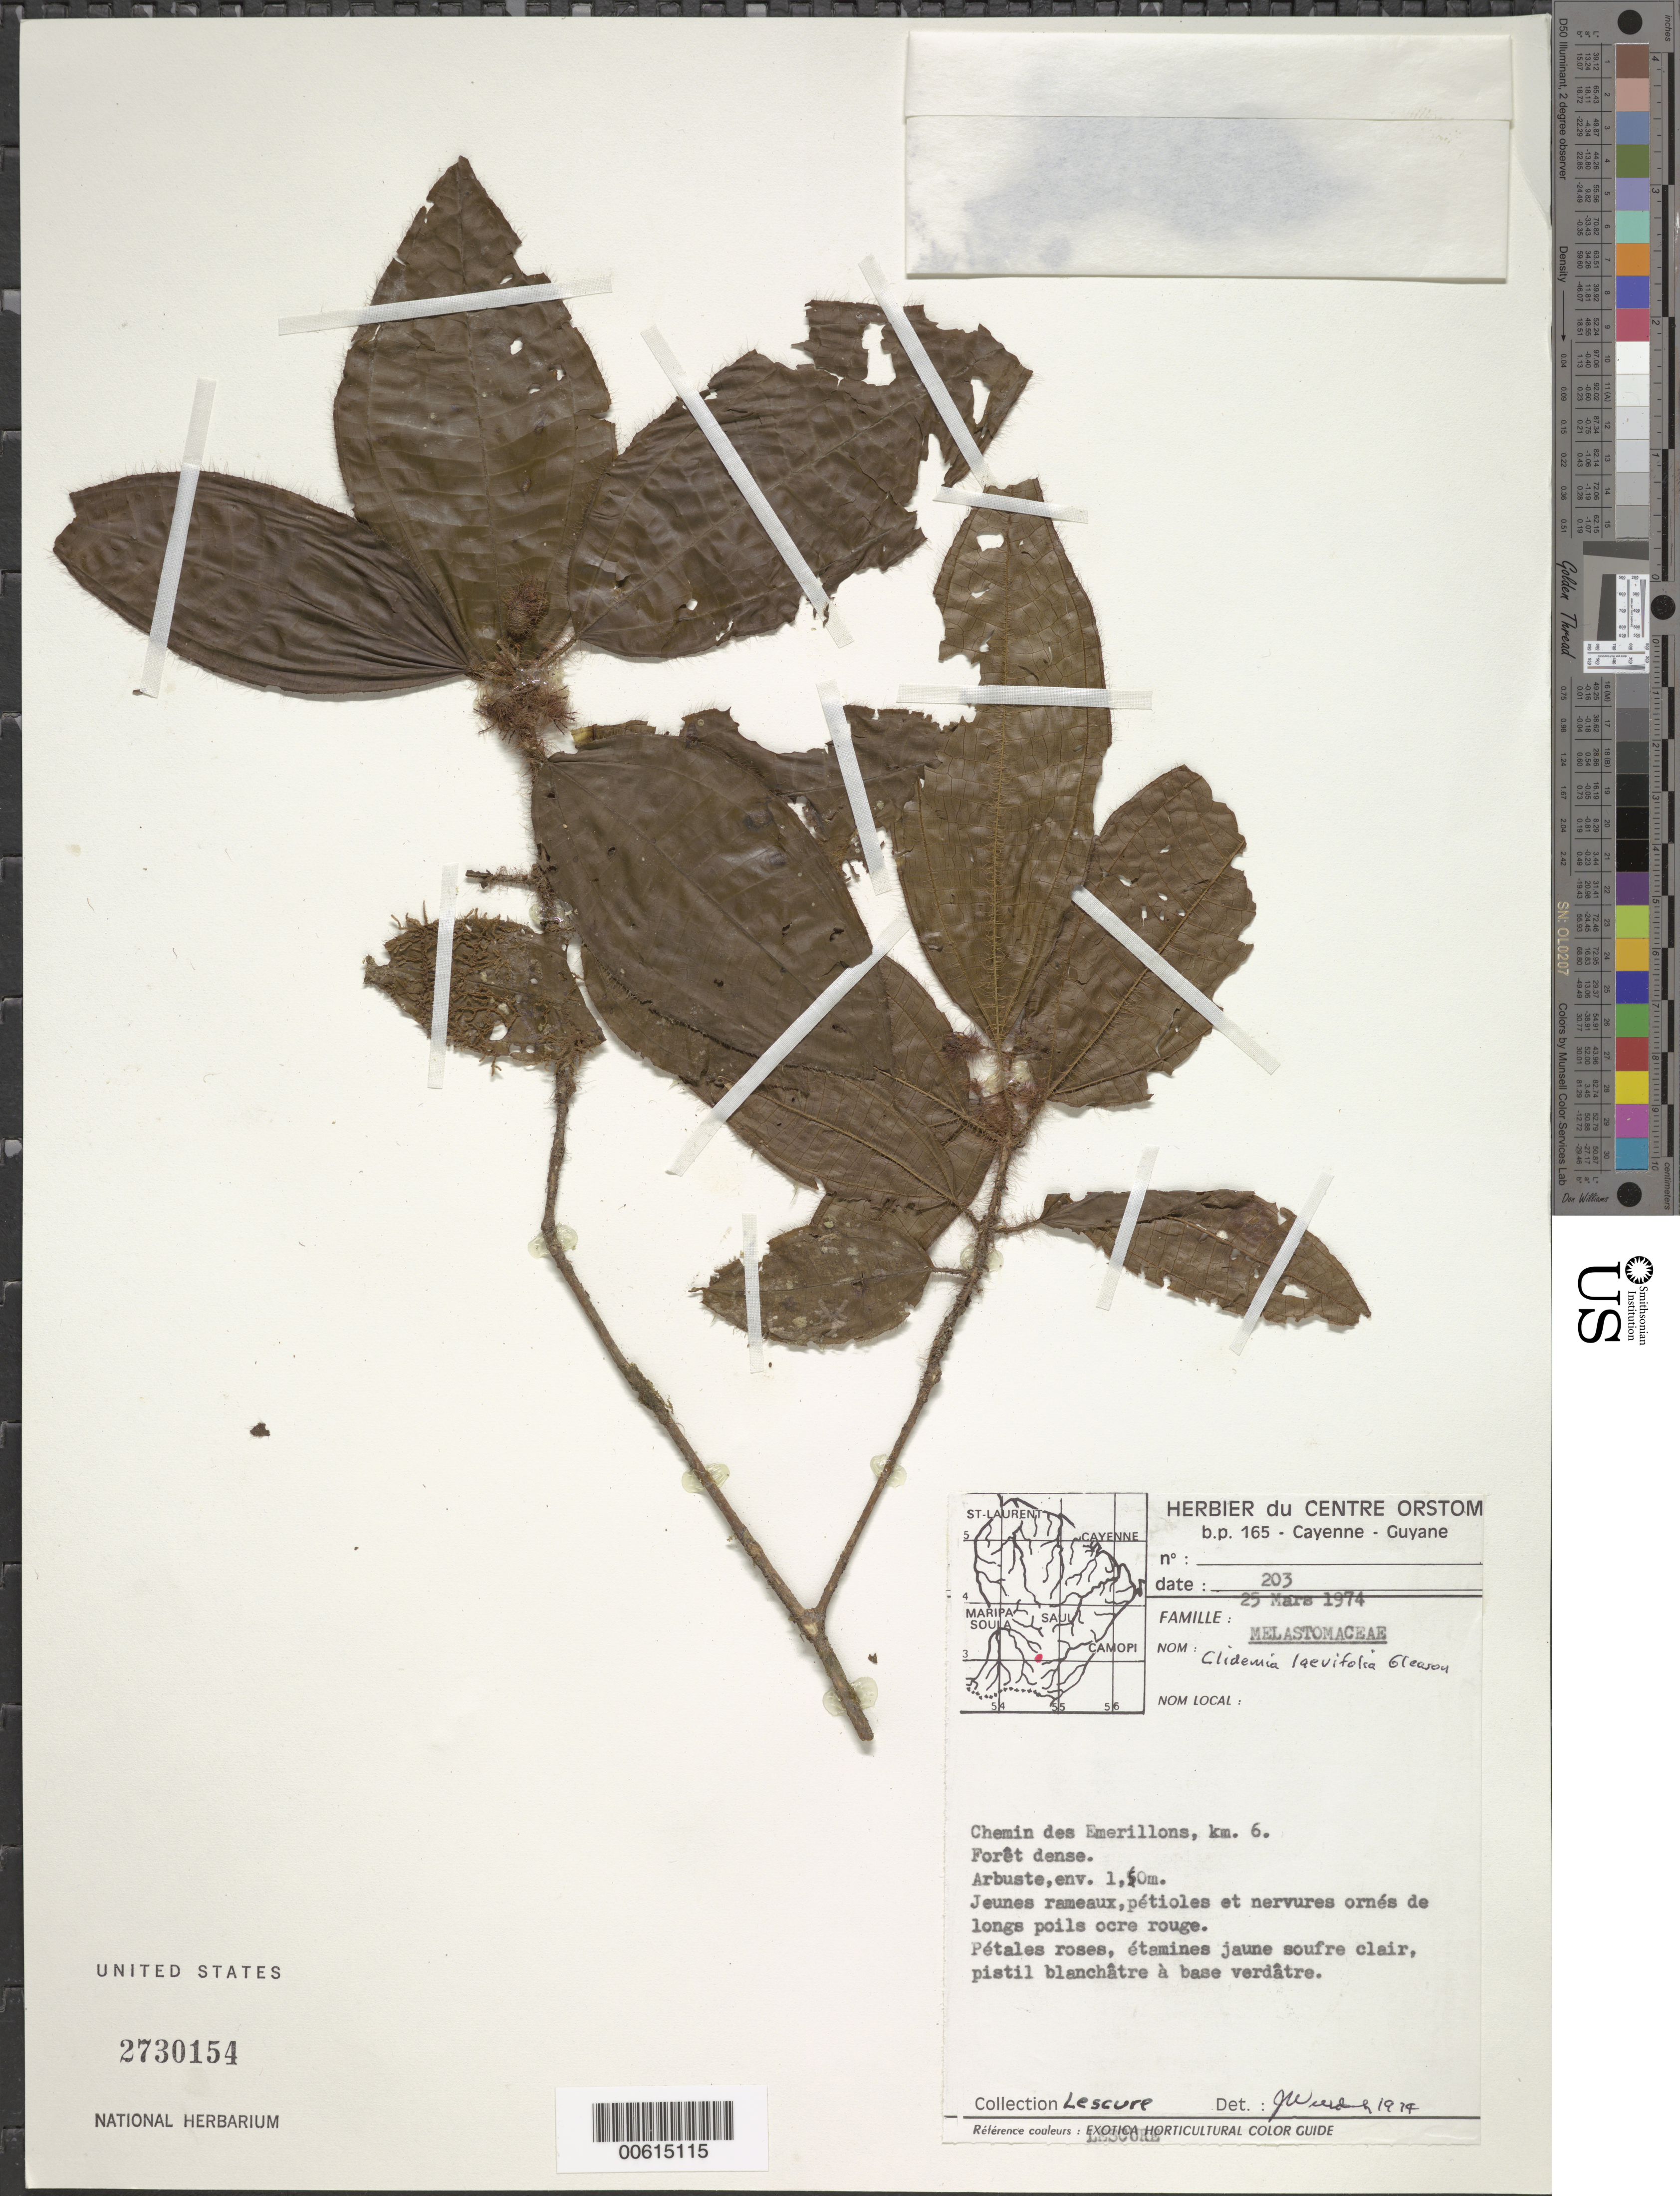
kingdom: Plantae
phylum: Tracheophyta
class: Magnoliopsida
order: Myrtales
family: Melastomataceae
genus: Clidemia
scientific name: Clidemia laevifolia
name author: Gleason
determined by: Wurdack, John J., (US), US (UNITED STATES)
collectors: J.-P. Lescure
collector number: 203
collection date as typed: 25-Mar-74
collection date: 1974-03-25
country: French Guiana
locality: Chemin des Emerillons, km 6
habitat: Foret dense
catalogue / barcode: US 2730154